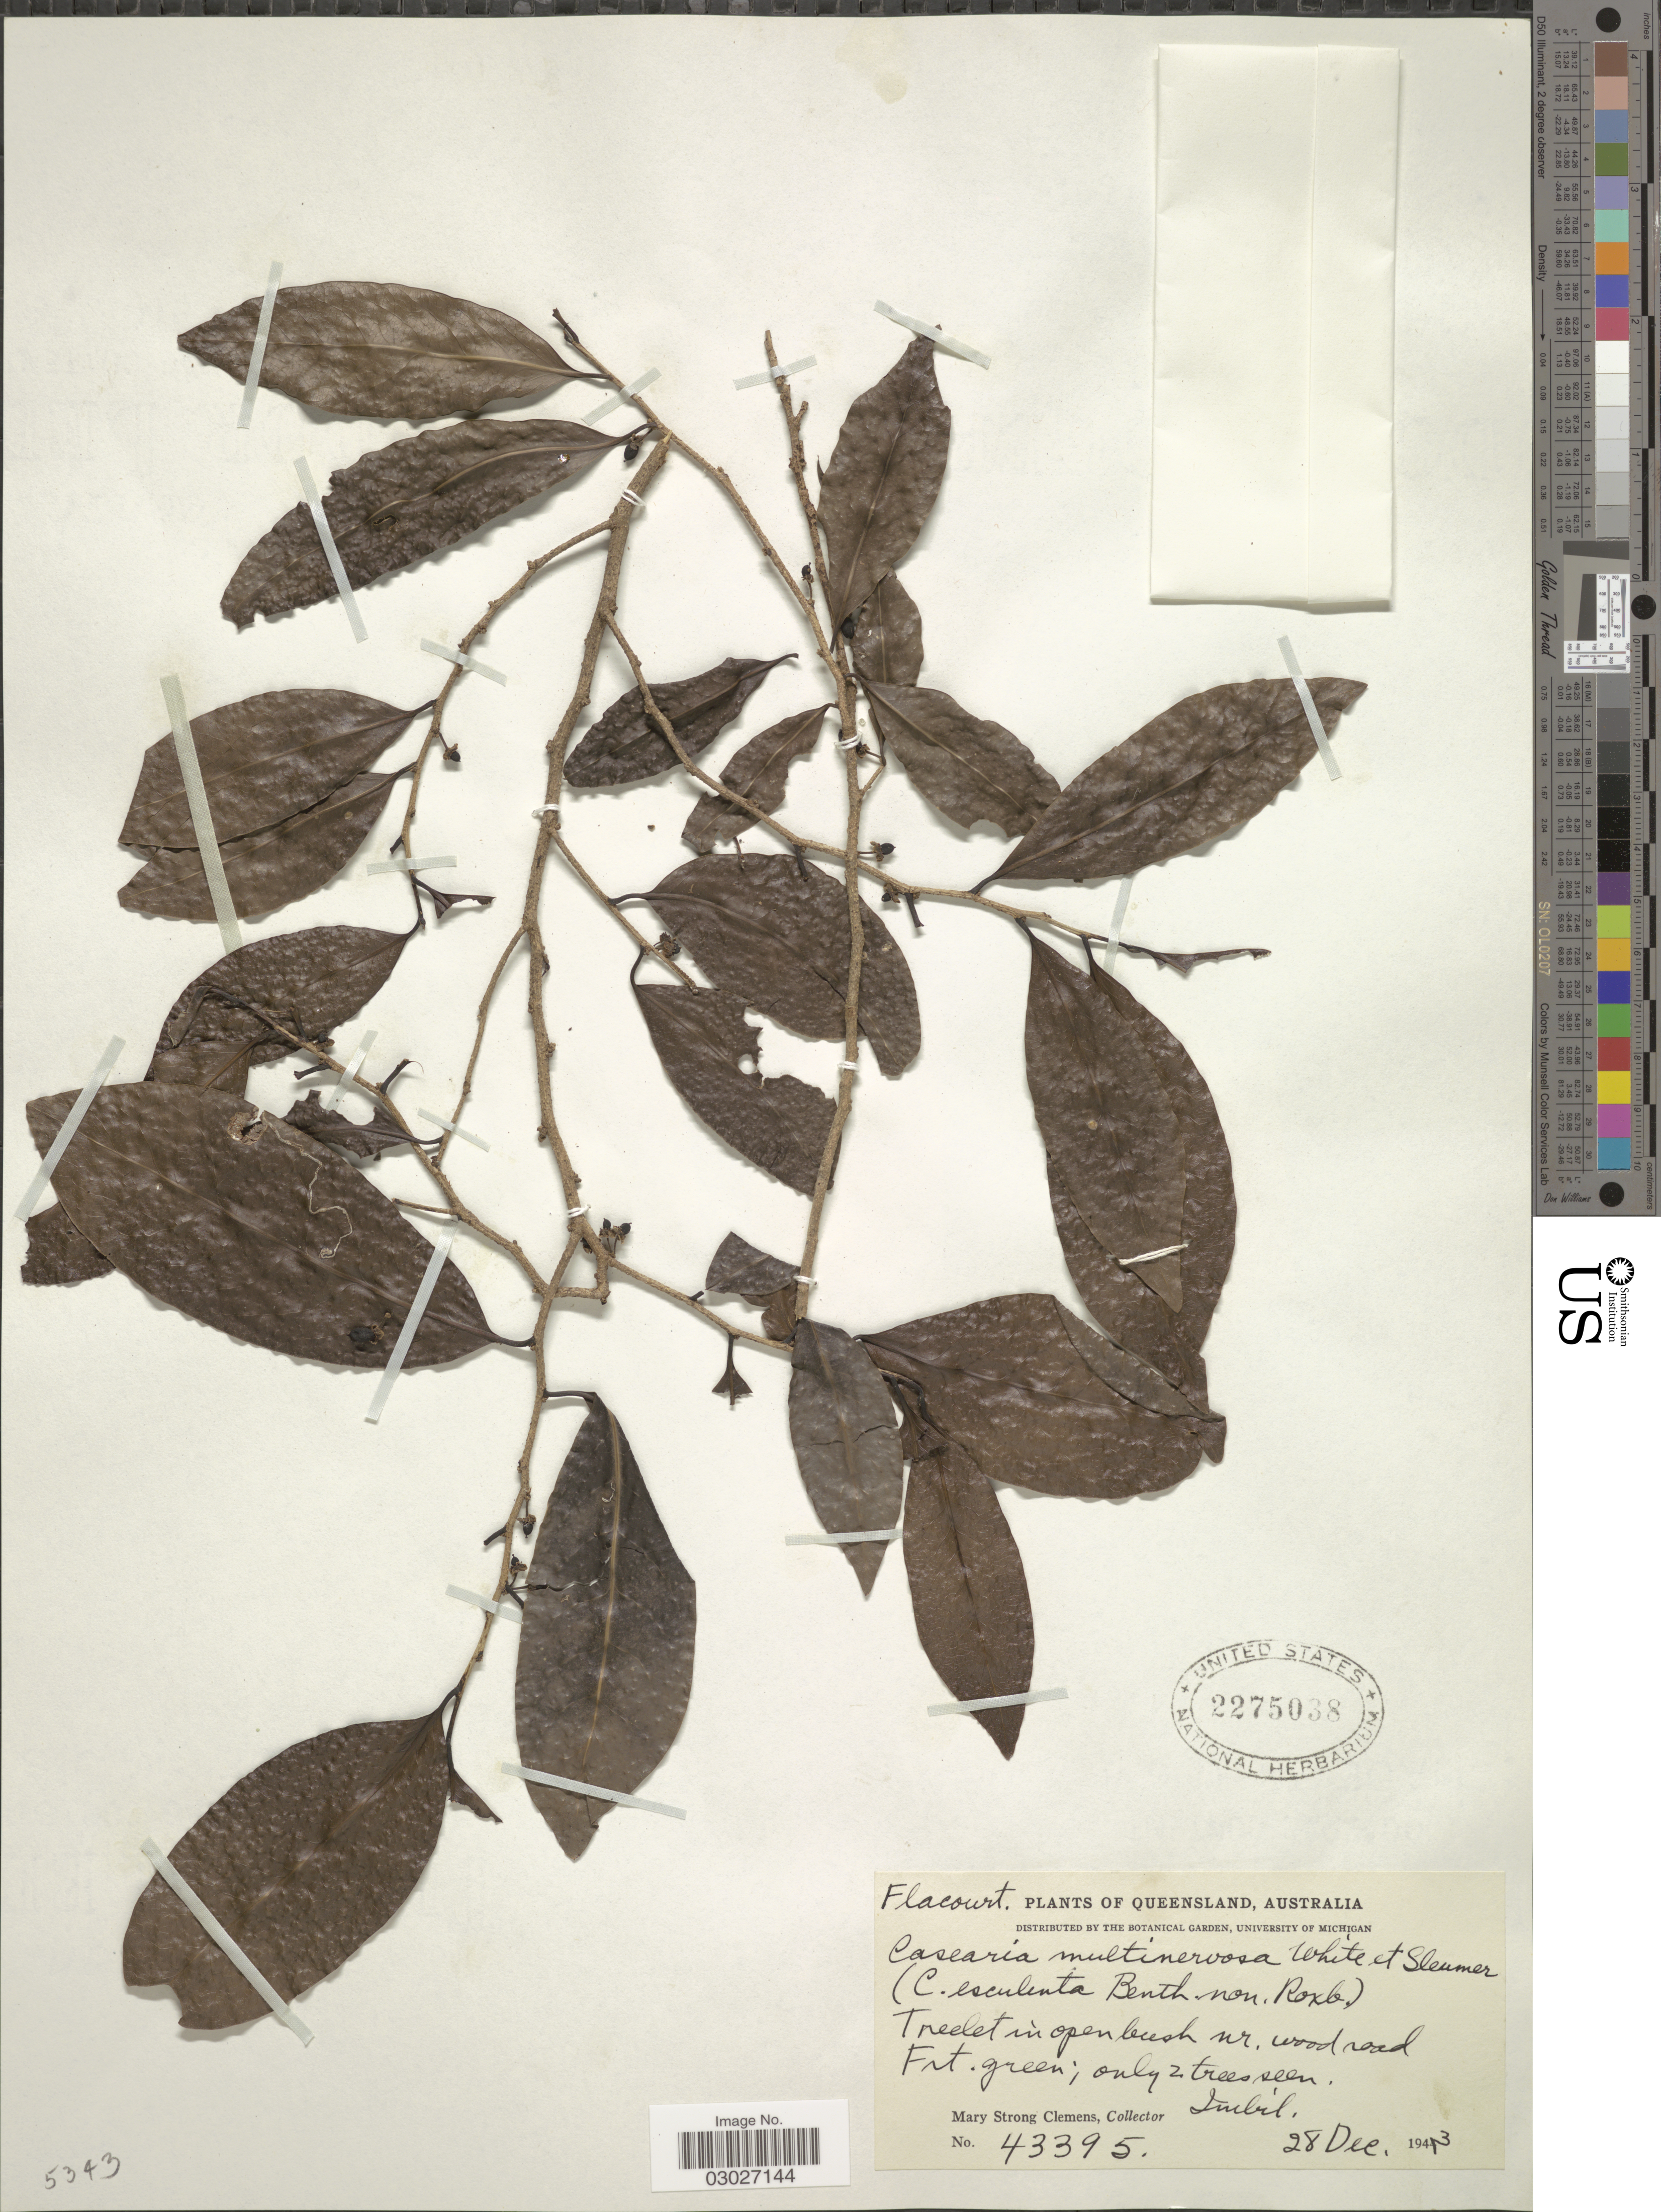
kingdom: Plantae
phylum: Tracheophyta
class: Magnoliopsida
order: Malpighiales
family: Salicaceae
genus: Casearia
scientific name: Casearia multinervosa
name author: C.T. White & Sleumer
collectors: M. S. Clemens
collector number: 43395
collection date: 1943-12-28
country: Australia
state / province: Queensland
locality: Imbil [unsure placement]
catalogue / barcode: US 2275038